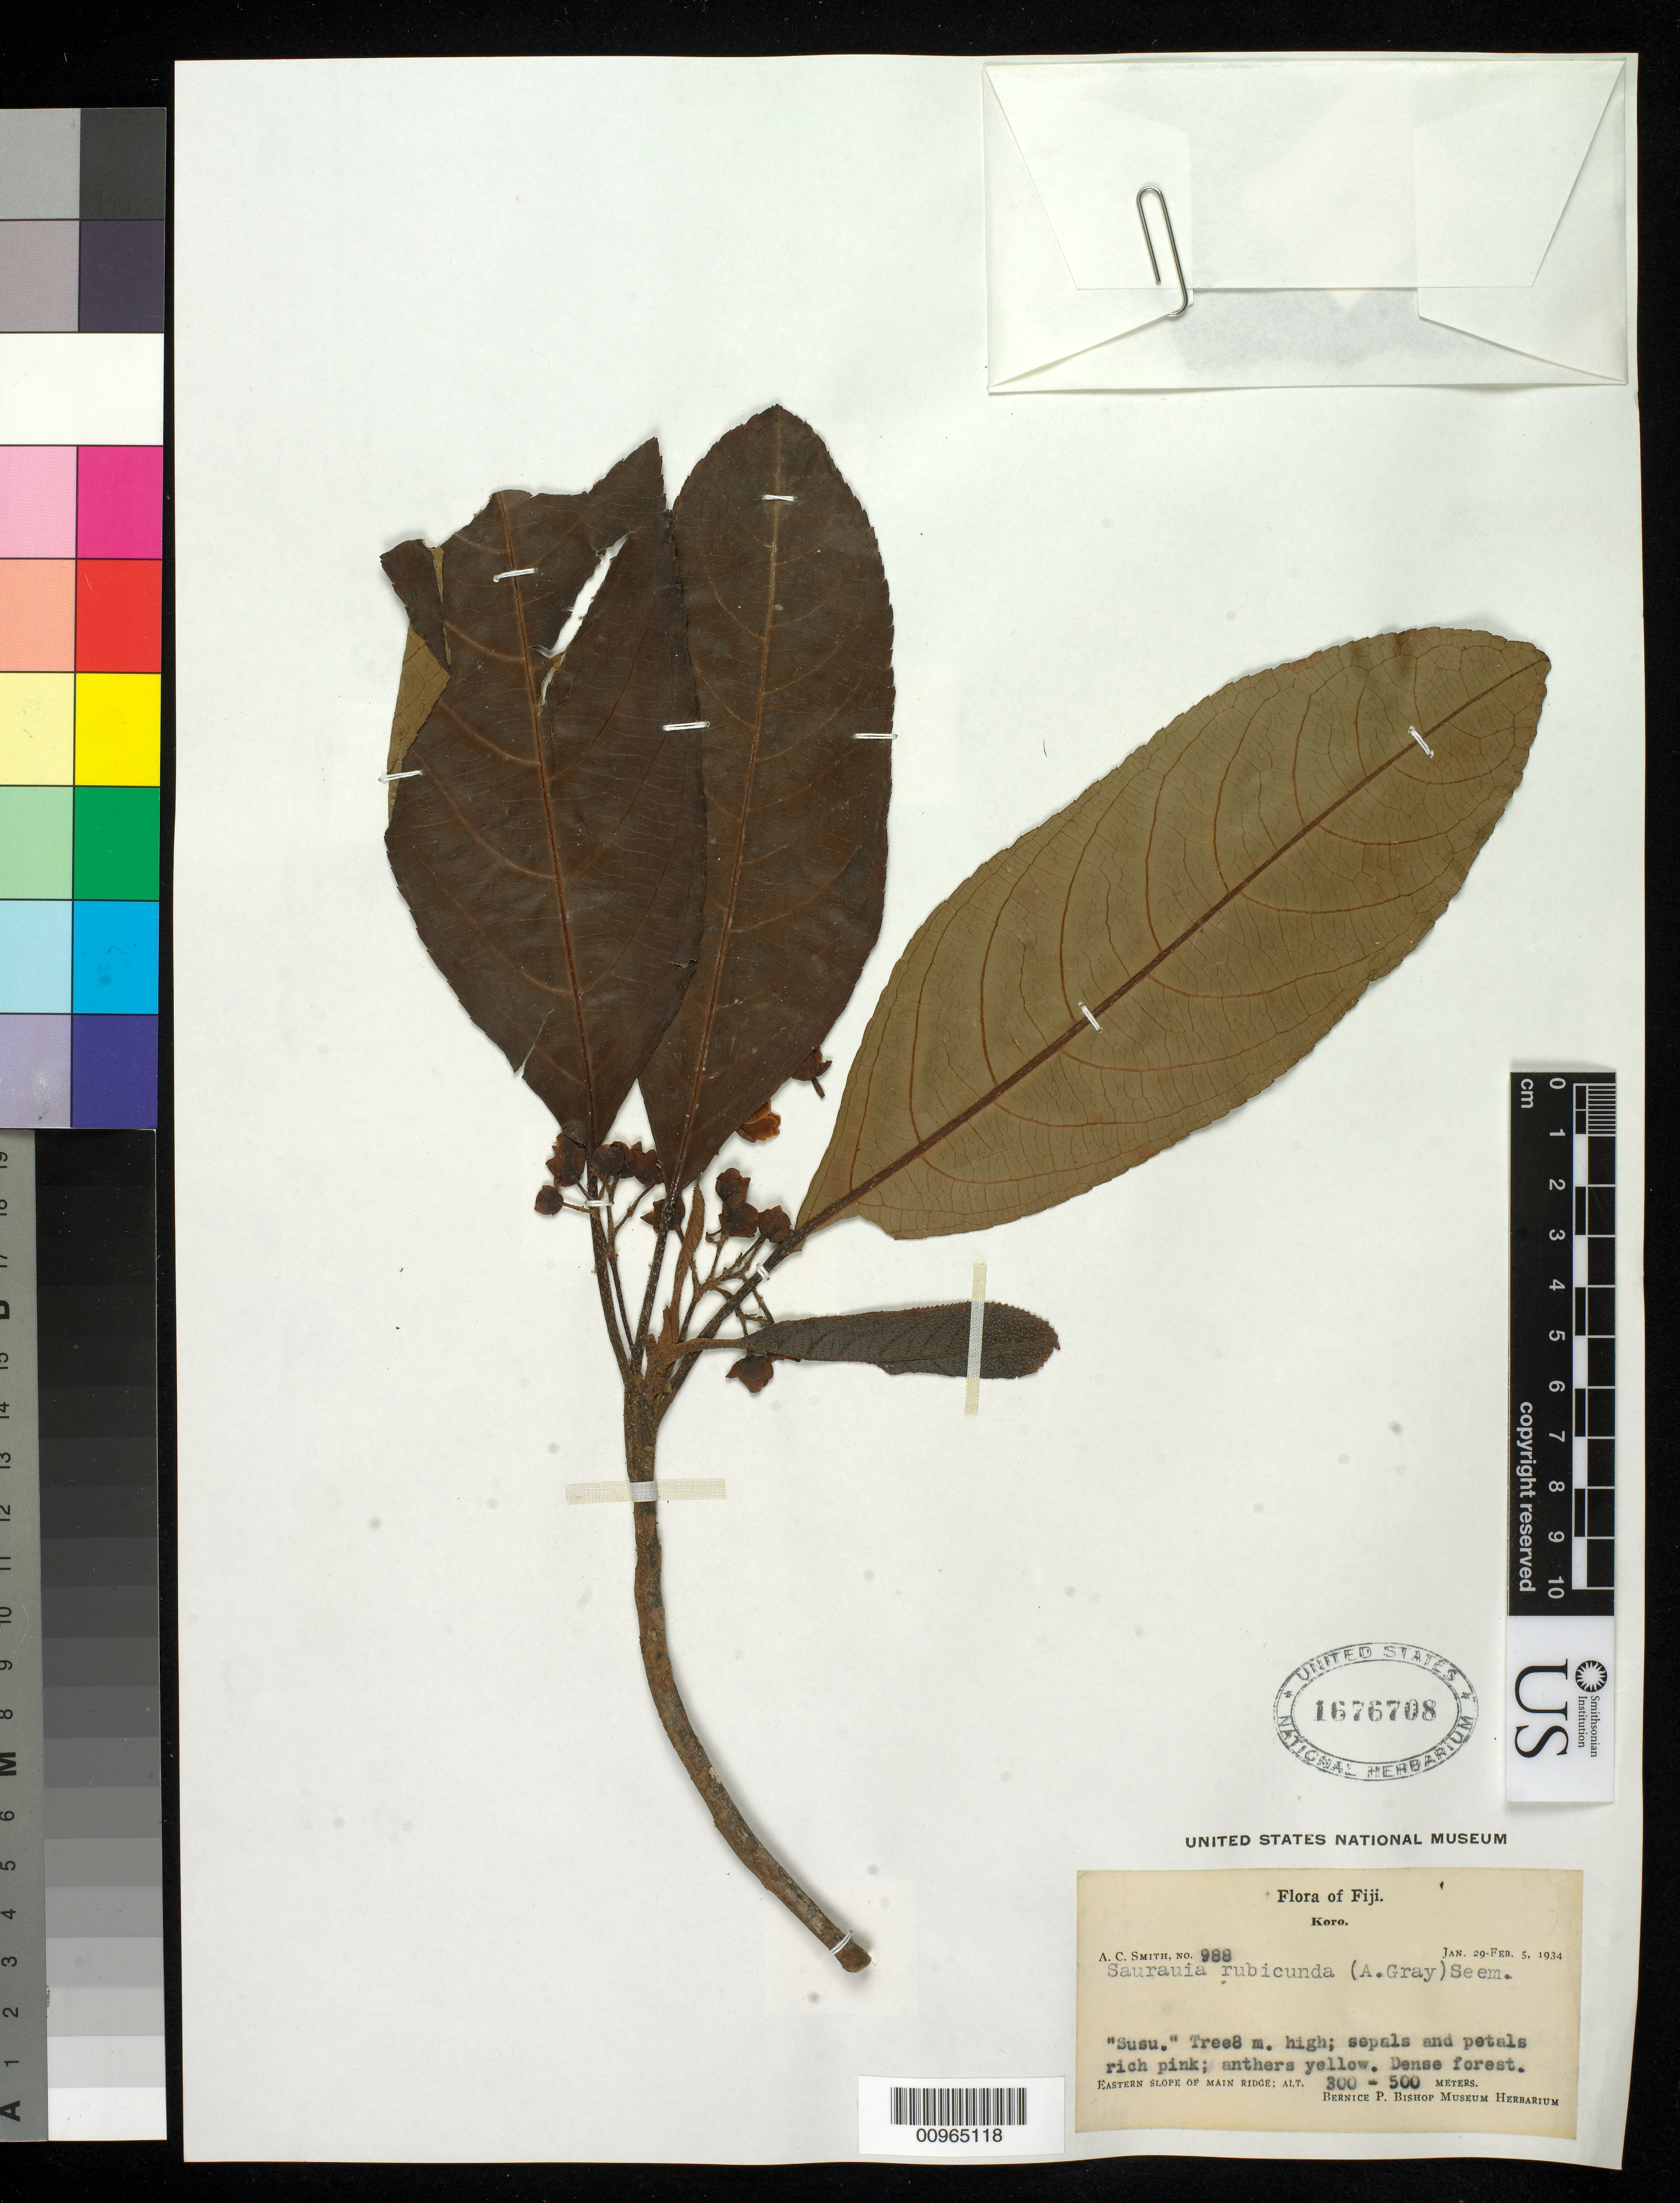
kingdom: Plantae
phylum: Tracheophyta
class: Magnoliopsida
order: Ericales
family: Actinidiaceae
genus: Saurauia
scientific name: Saurauia rubicunda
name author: Seem.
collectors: C. A. Smith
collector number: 988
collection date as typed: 29 Jan 1934 to 05 Feb 1934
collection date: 1934-01-29/1934-02-05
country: Fiji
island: Koro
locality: Eastern slope of main ridge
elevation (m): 300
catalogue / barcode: US 1676708